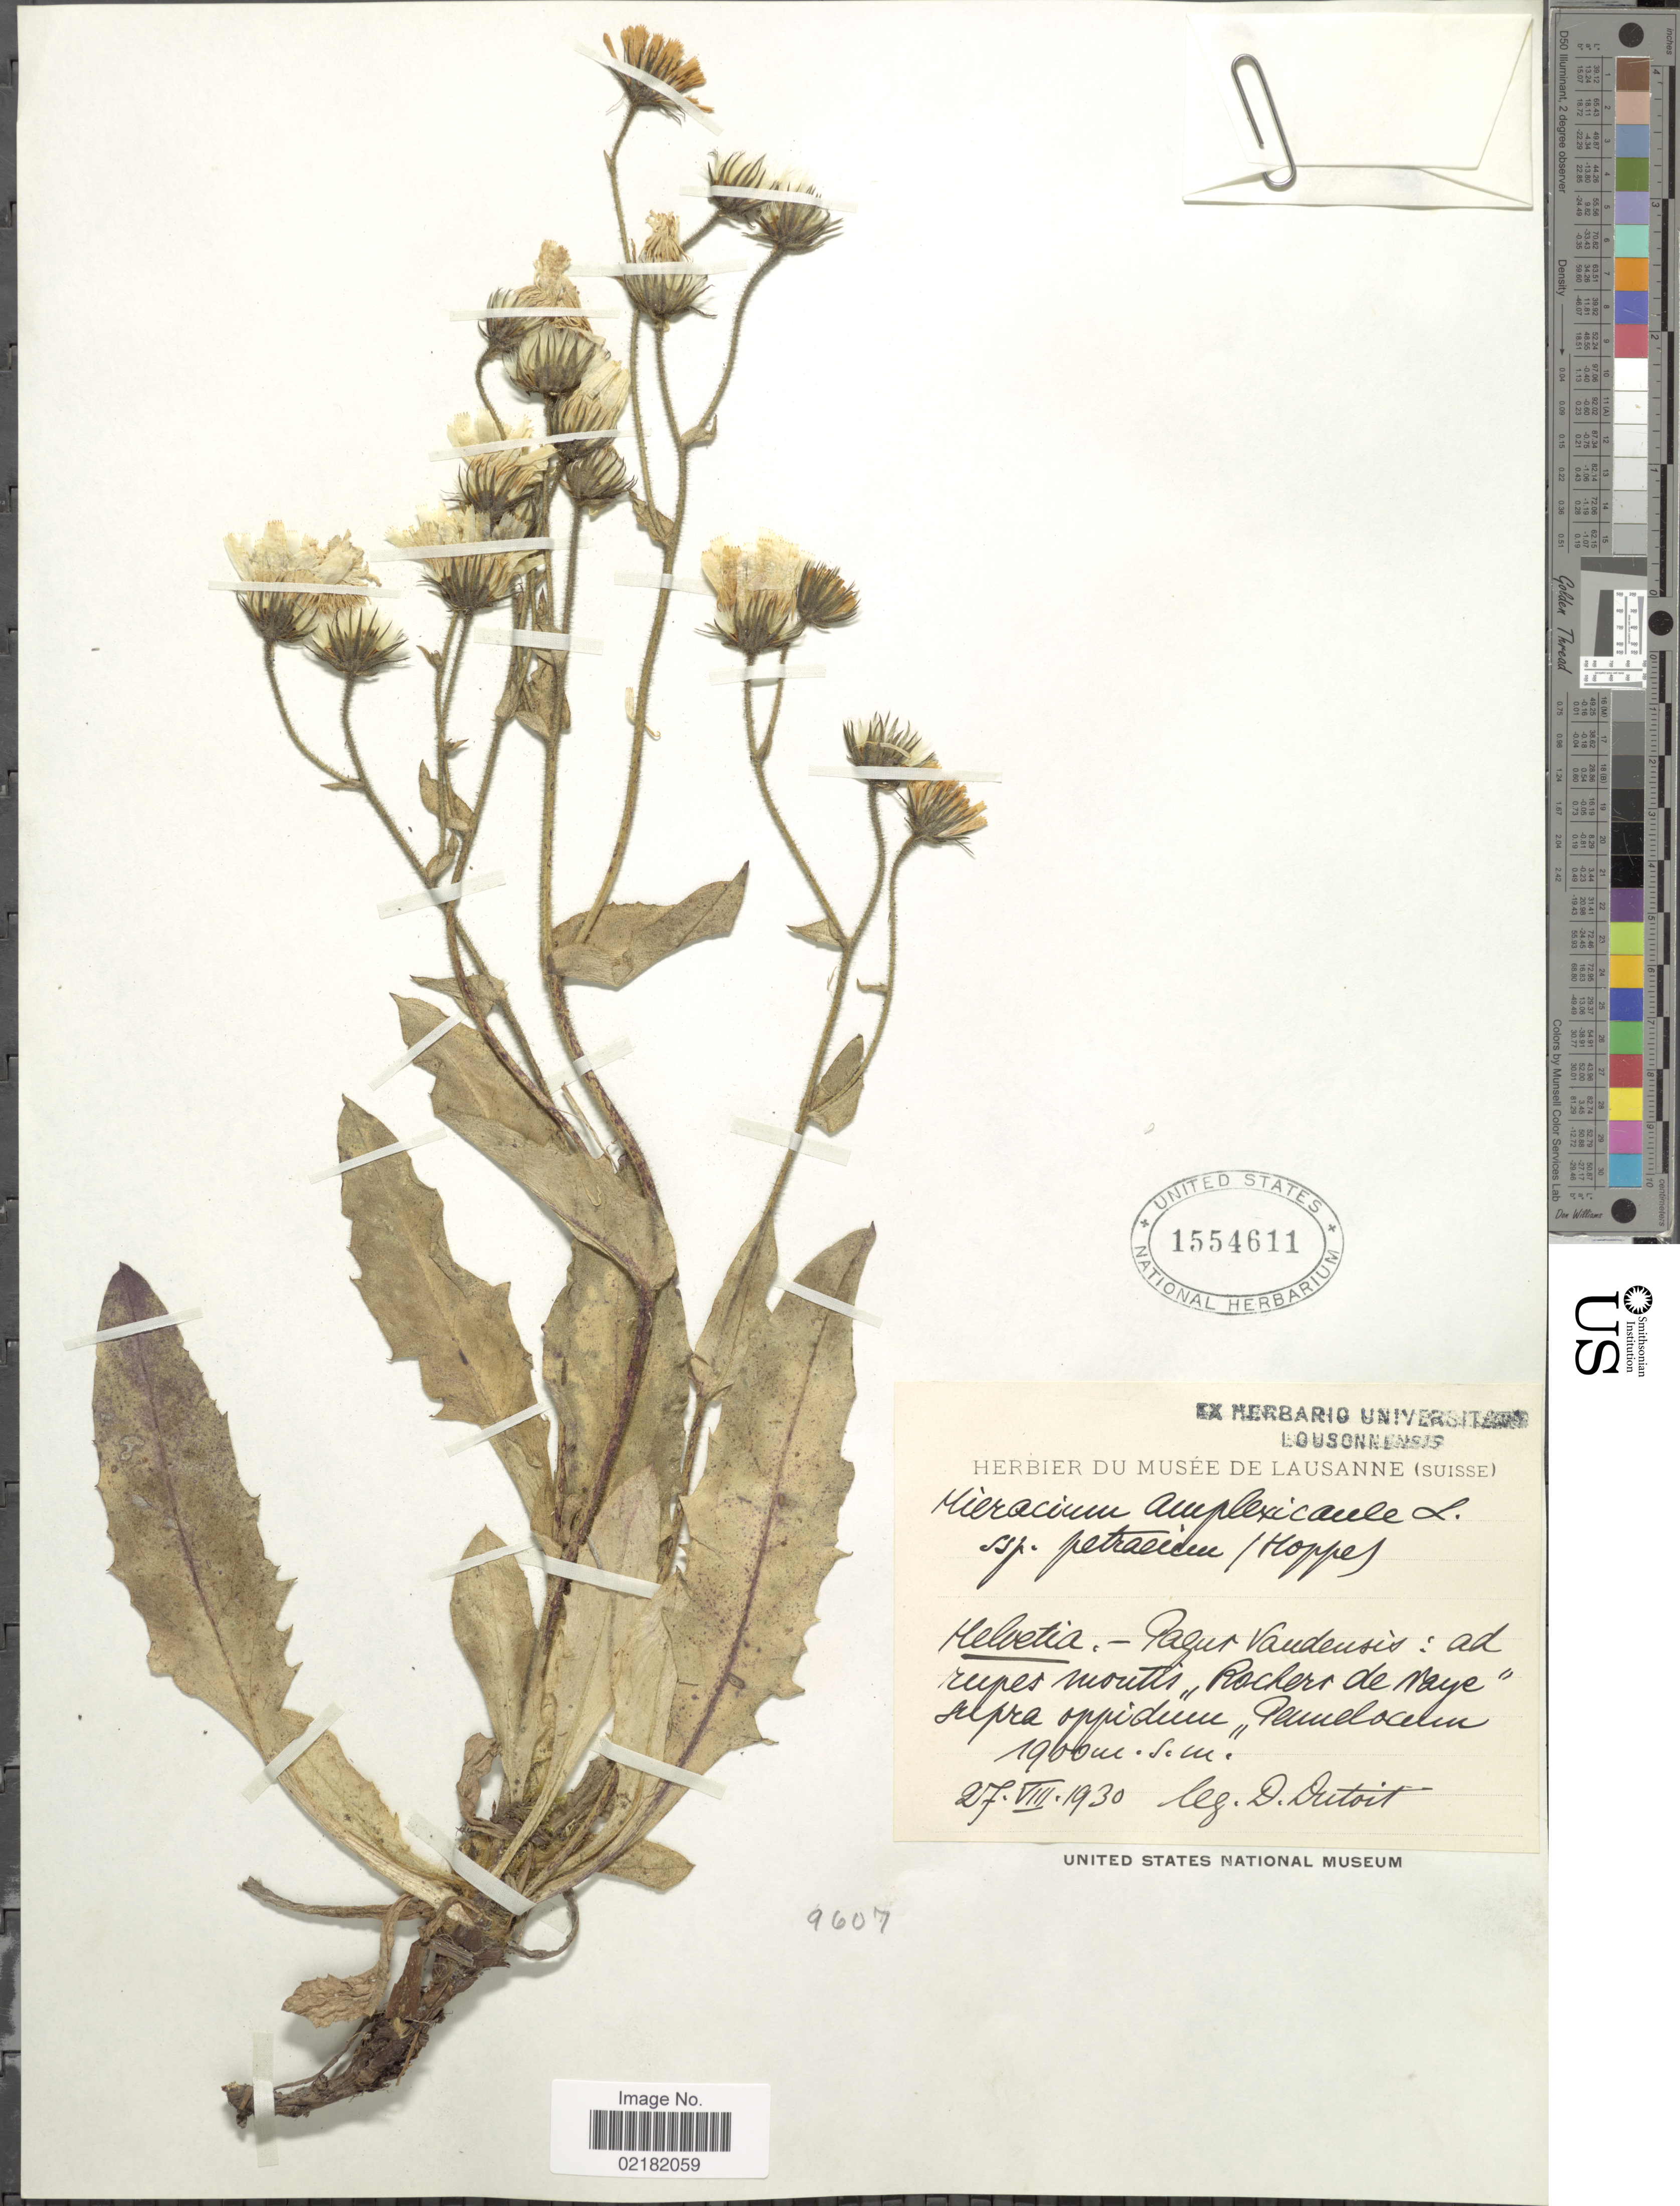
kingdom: Plantae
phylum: Tracheophyta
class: Magnoliopsida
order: Asterales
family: Asteraceae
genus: Hieracium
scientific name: Hieracium amplexicaule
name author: L.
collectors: D. Dutoit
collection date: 1930-08-27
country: Switzerland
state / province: Vaud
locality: Helvetia.-Pagur Vaudensis: ad rupes montis "Rochers de Naye"supra oppidum "Pennelocum".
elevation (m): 1900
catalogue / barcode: US 1554611